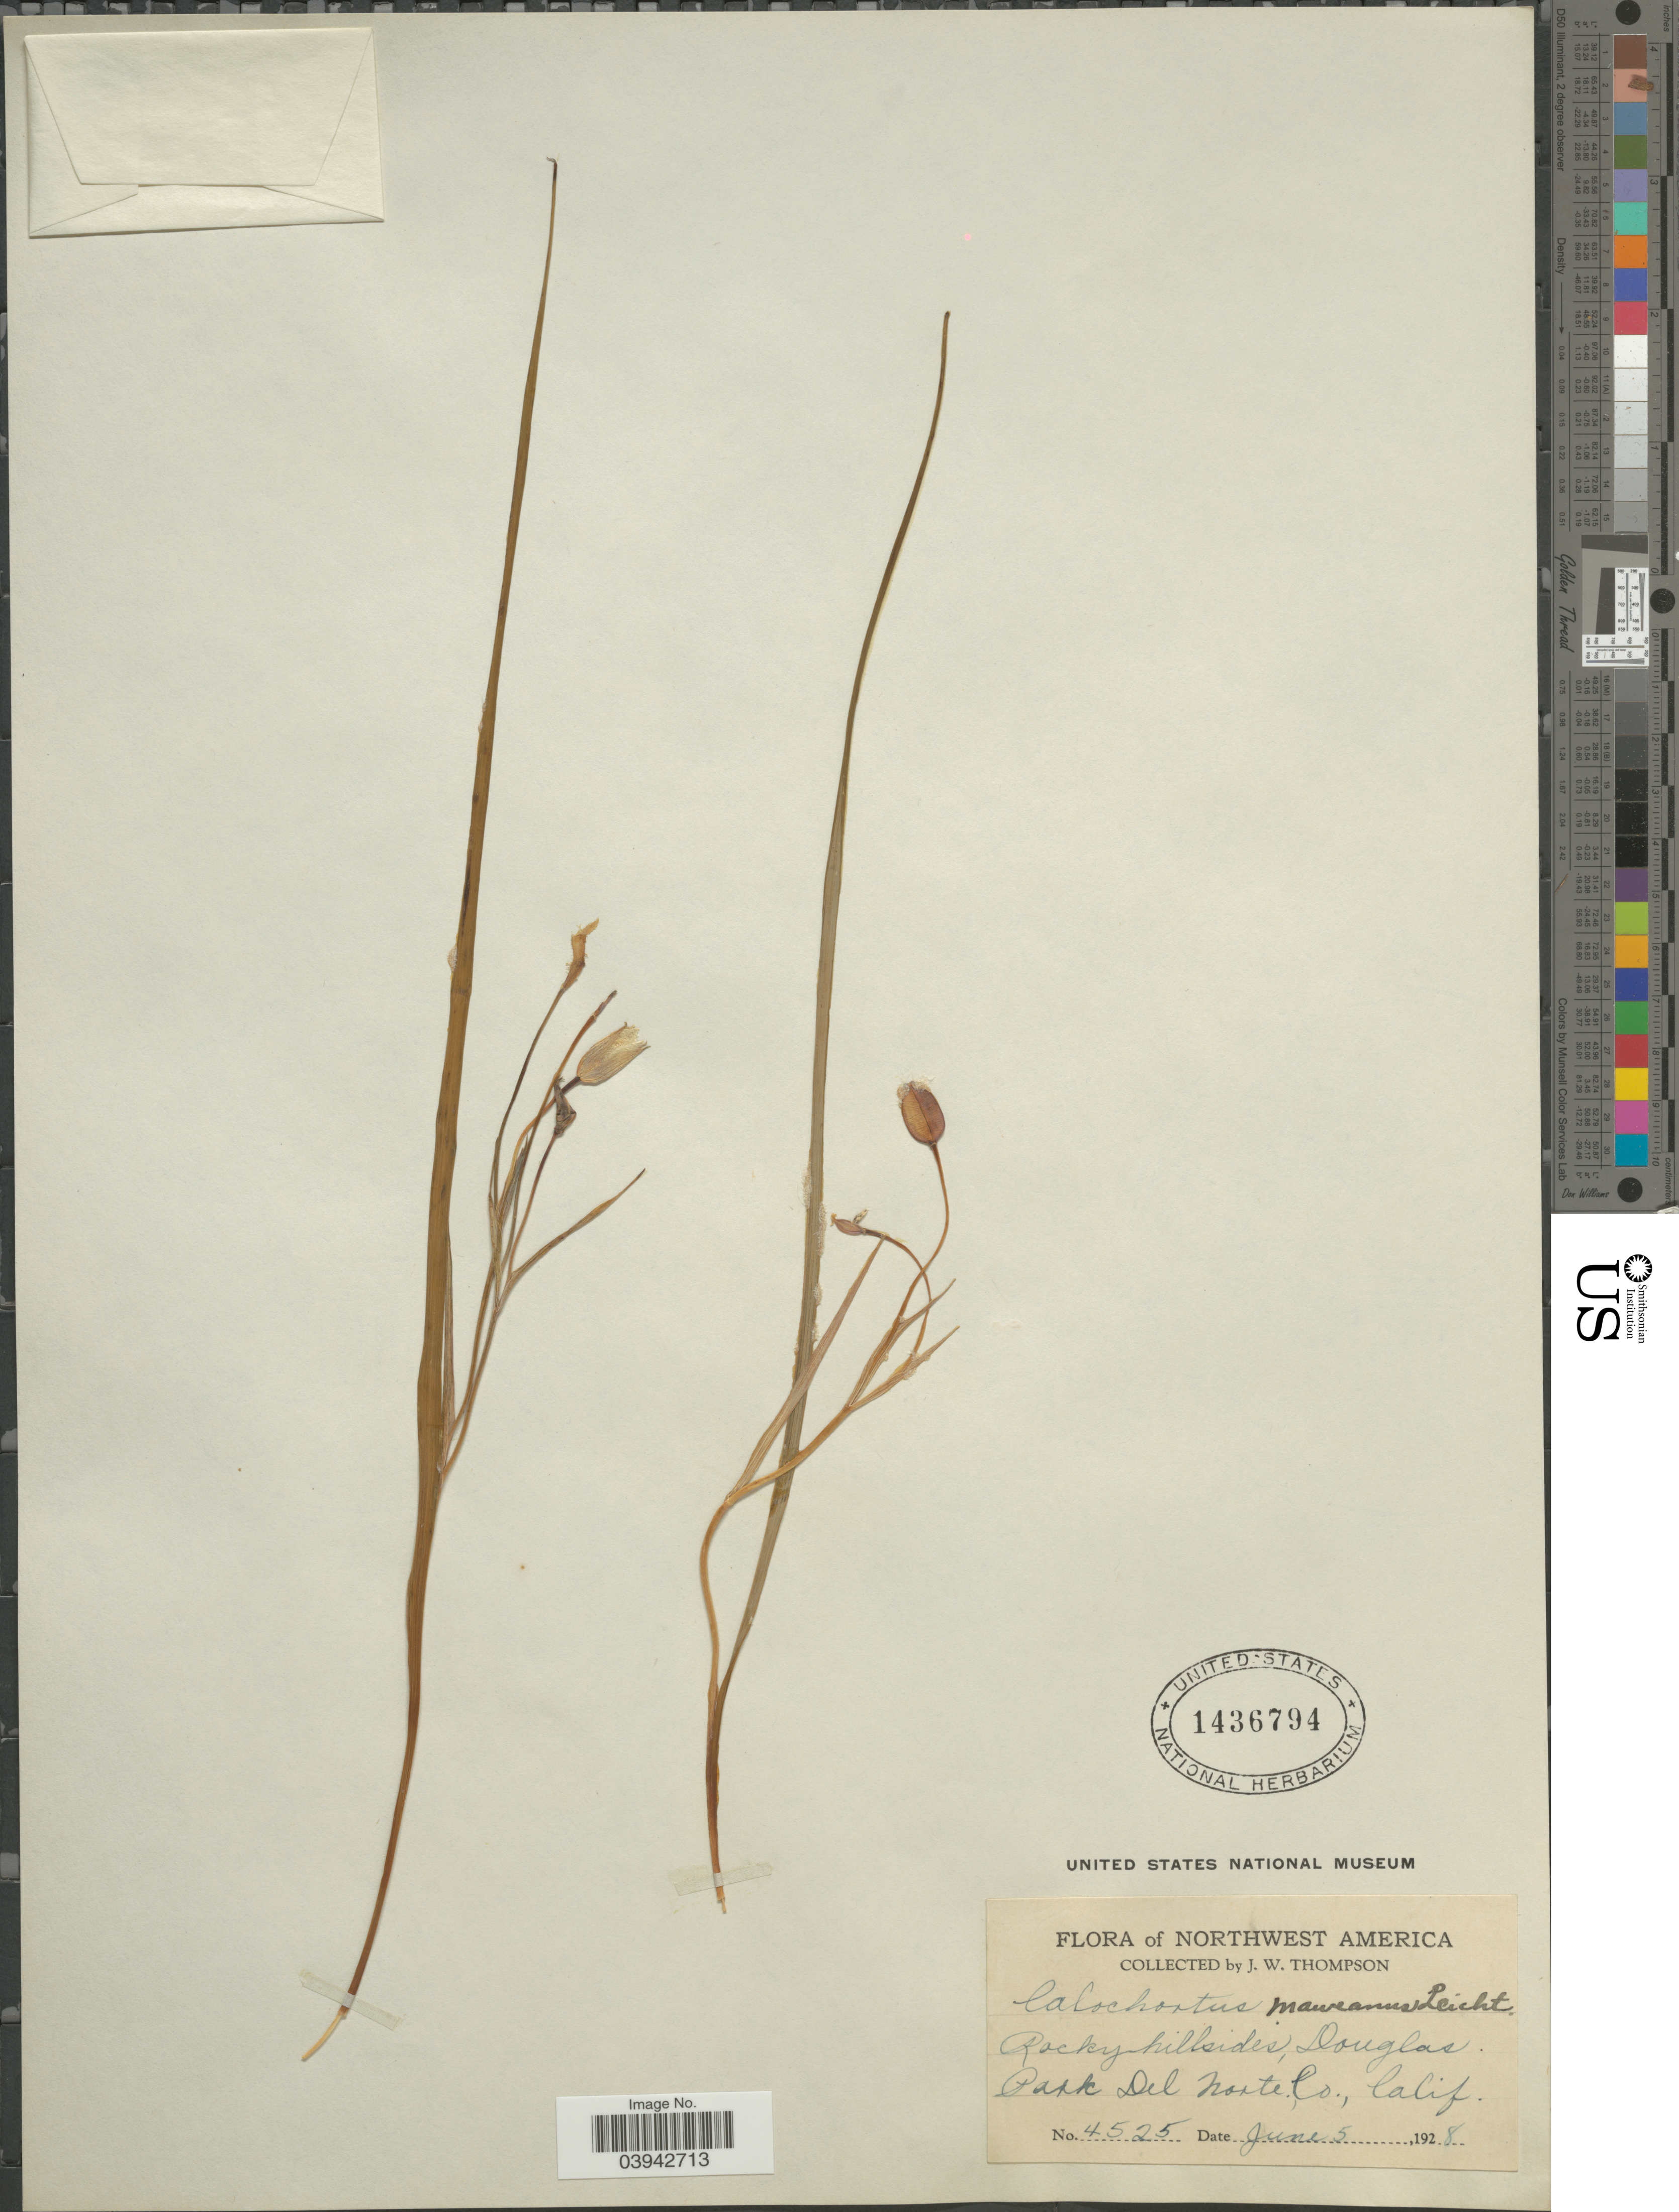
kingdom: Plantae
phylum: Tracheophyta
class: Liliopsida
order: Liliales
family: Liliaceae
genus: Calochortus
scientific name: Calochortus maweanus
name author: Leichtlin ex Baker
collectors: J. Thompson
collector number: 4525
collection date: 1928-06-05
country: United States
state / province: California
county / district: Del Norte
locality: Northwest America. Rocky hillsides, Douglas. Park Del Norte Co.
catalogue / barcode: US 1436794